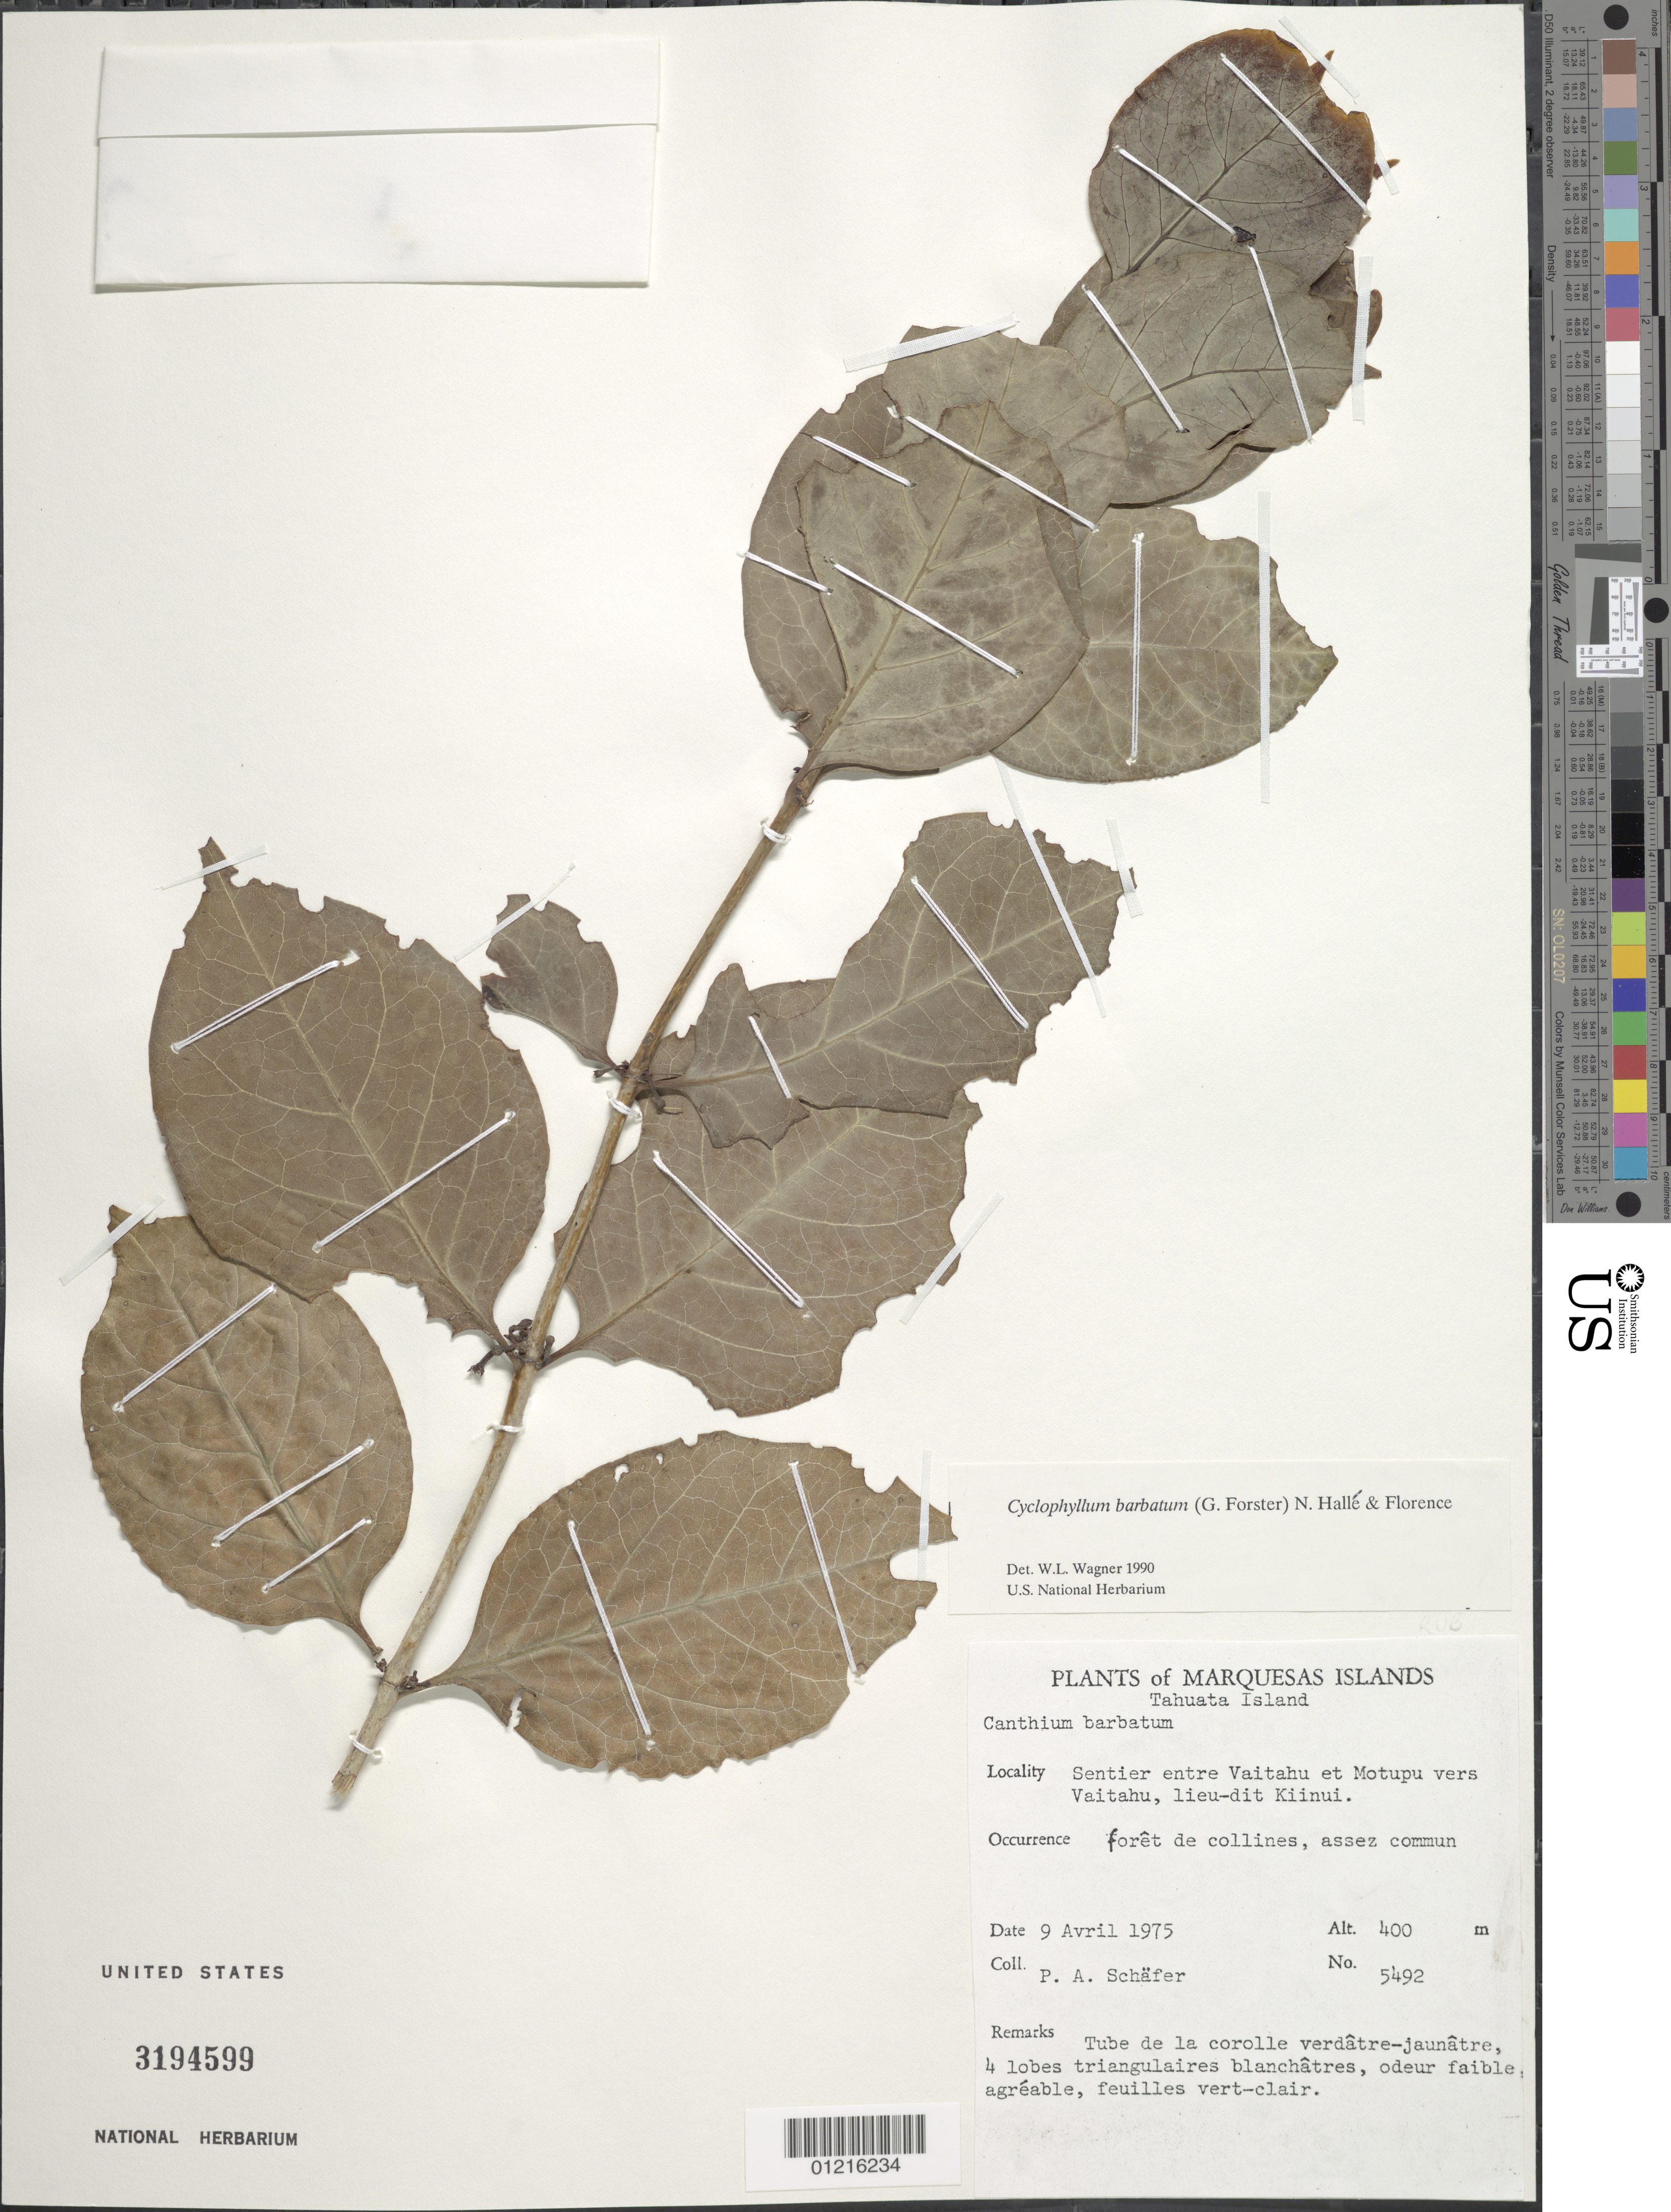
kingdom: Plantae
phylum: Tracheophyta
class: Magnoliopsida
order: Gentianales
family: Rubiaceae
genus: Cyclophyllum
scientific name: Cyclophyllum barbatum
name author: (G. Forst.) N. Hallé & J. Florence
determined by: Wagner, W. L., (BOT), Smithsonian Institution - National Museum of Natural History (UNITED STATES)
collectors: P. A. Schäfer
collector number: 5492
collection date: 1975-04-09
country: French Polynesia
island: Tahuata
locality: Sentier entre Vaitahu et Motupu vers Vaitahu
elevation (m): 400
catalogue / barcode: US 3194599